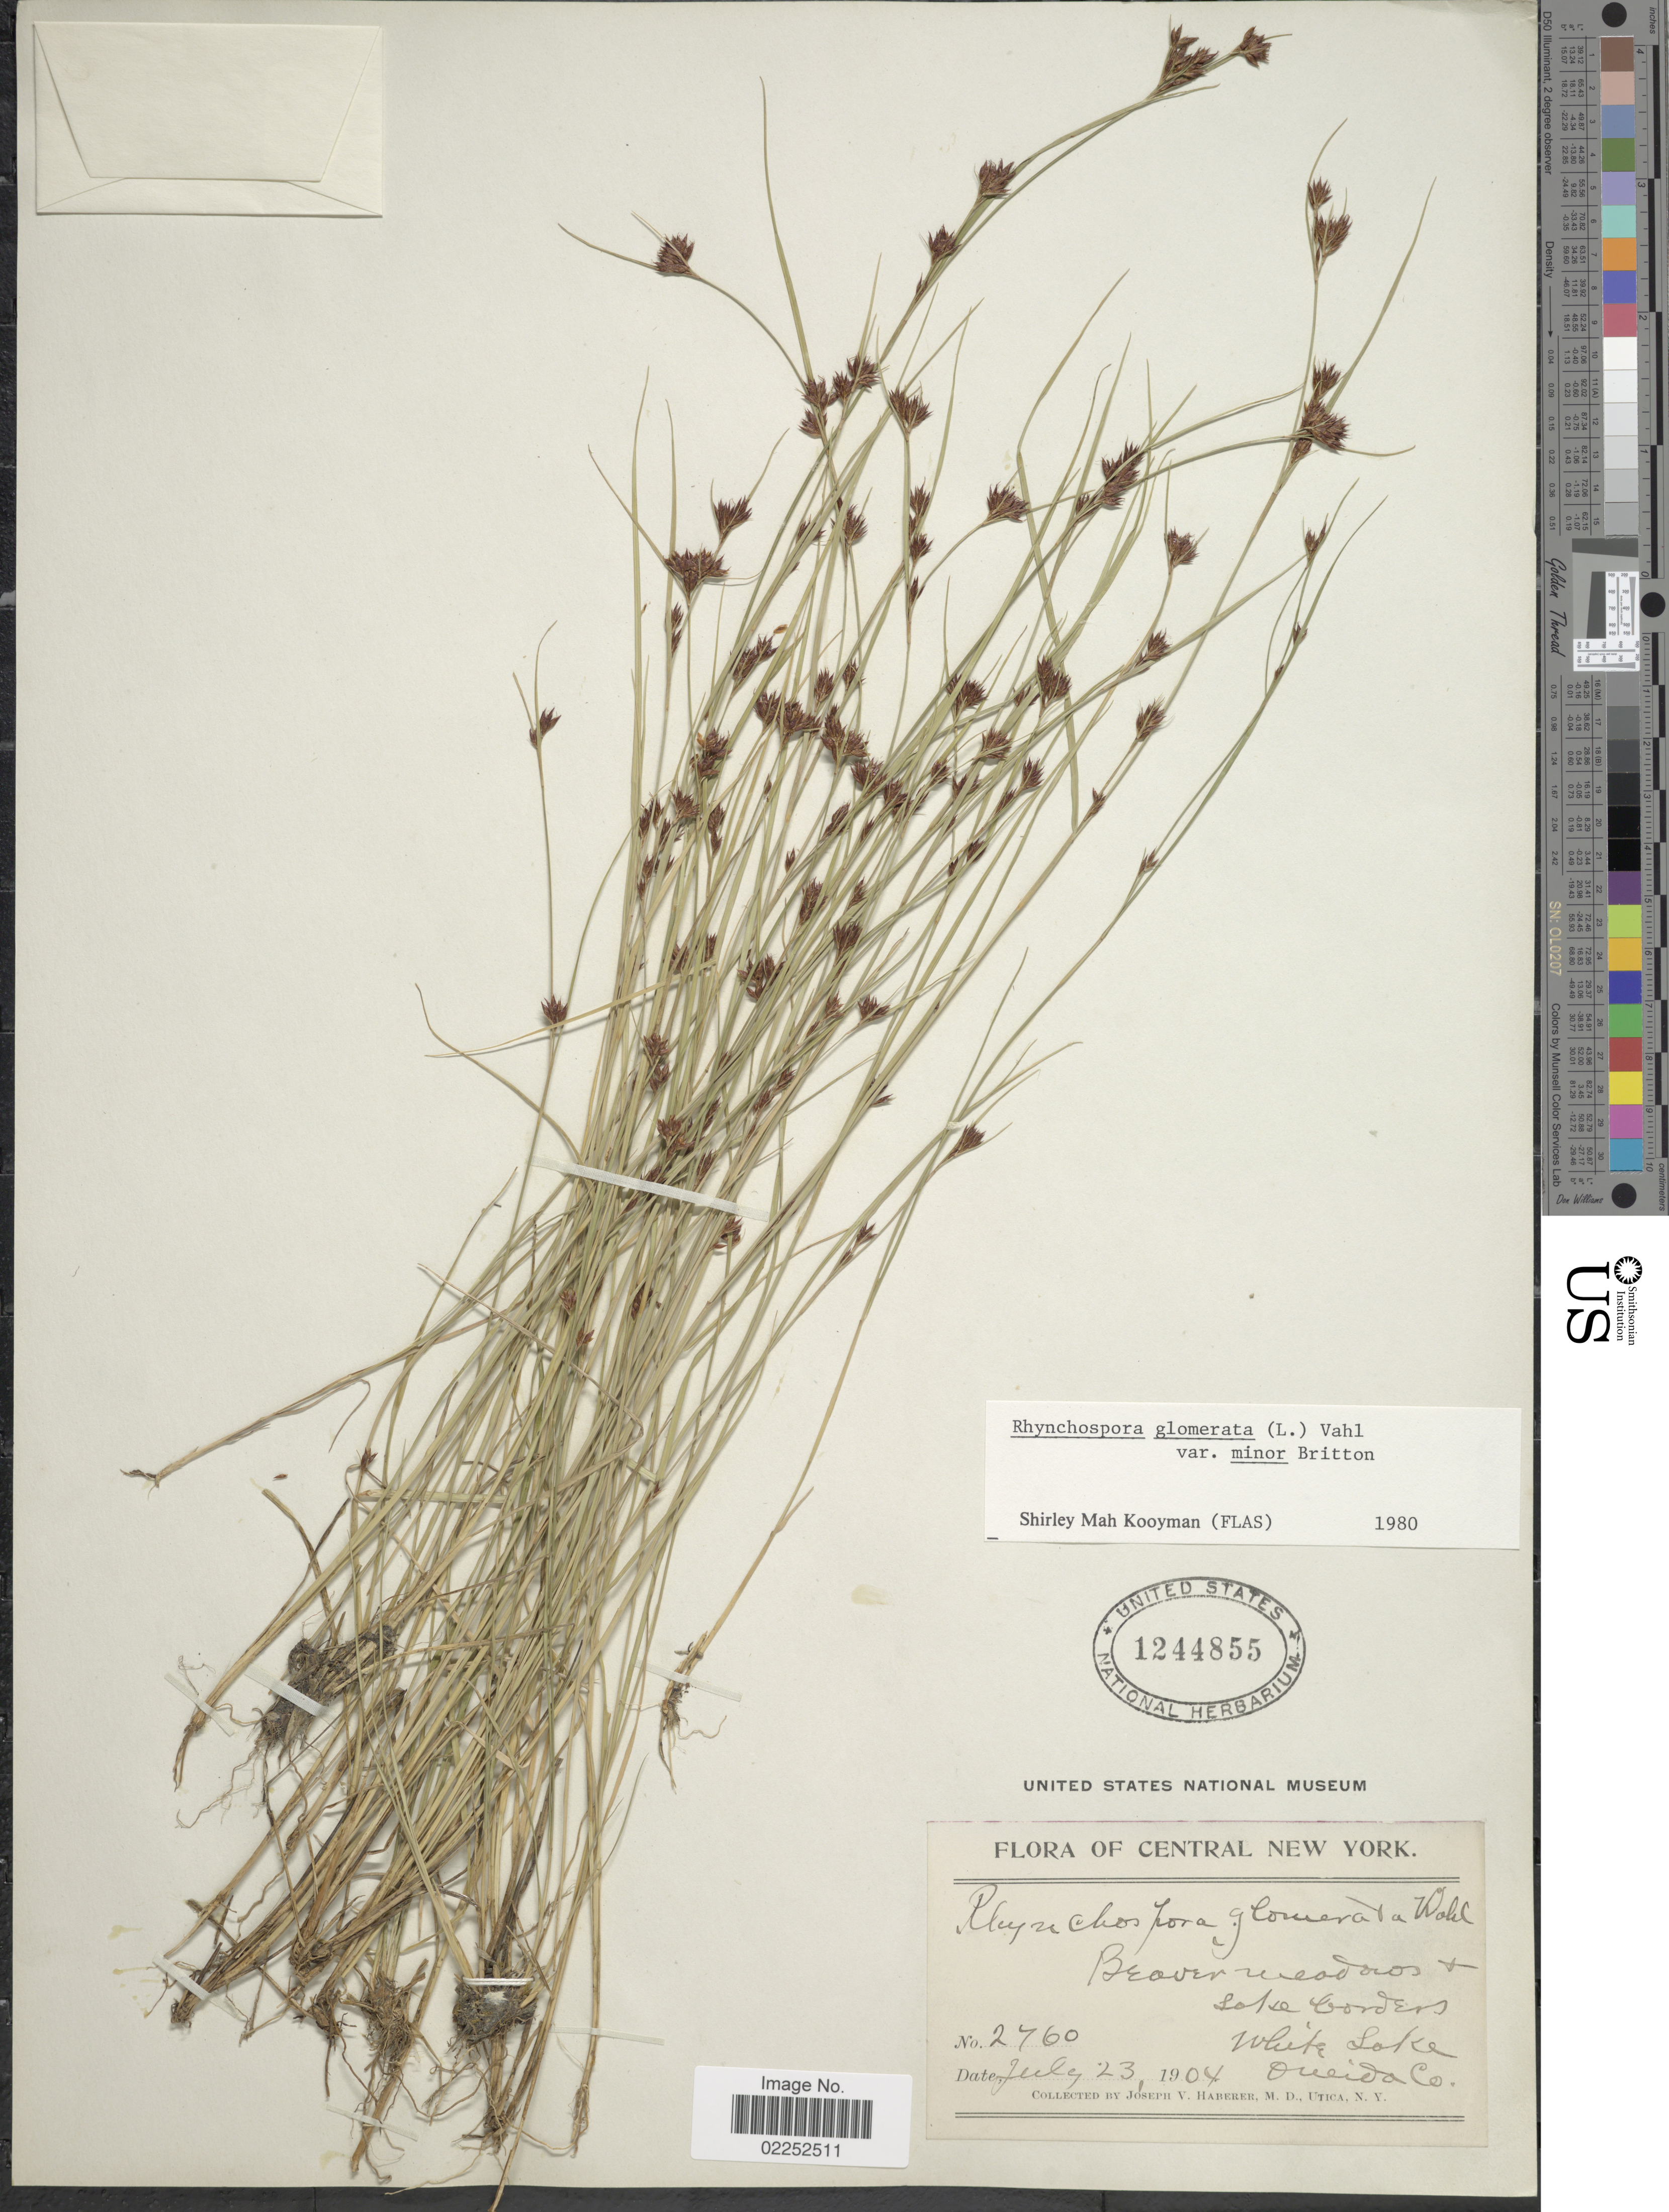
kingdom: Plantae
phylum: Tracheophyta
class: Liliopsida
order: Poales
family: Cyperaceae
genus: Rhynchospora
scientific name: Rhynchospora capitellata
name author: (Michx.) Vahl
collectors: J. V. Haberer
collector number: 2760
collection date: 1904-07-23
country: United States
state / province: New York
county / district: Oneida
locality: Central New York, Beaver meadows + Lake borders, White Lake, Oneida Co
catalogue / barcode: US 1244855